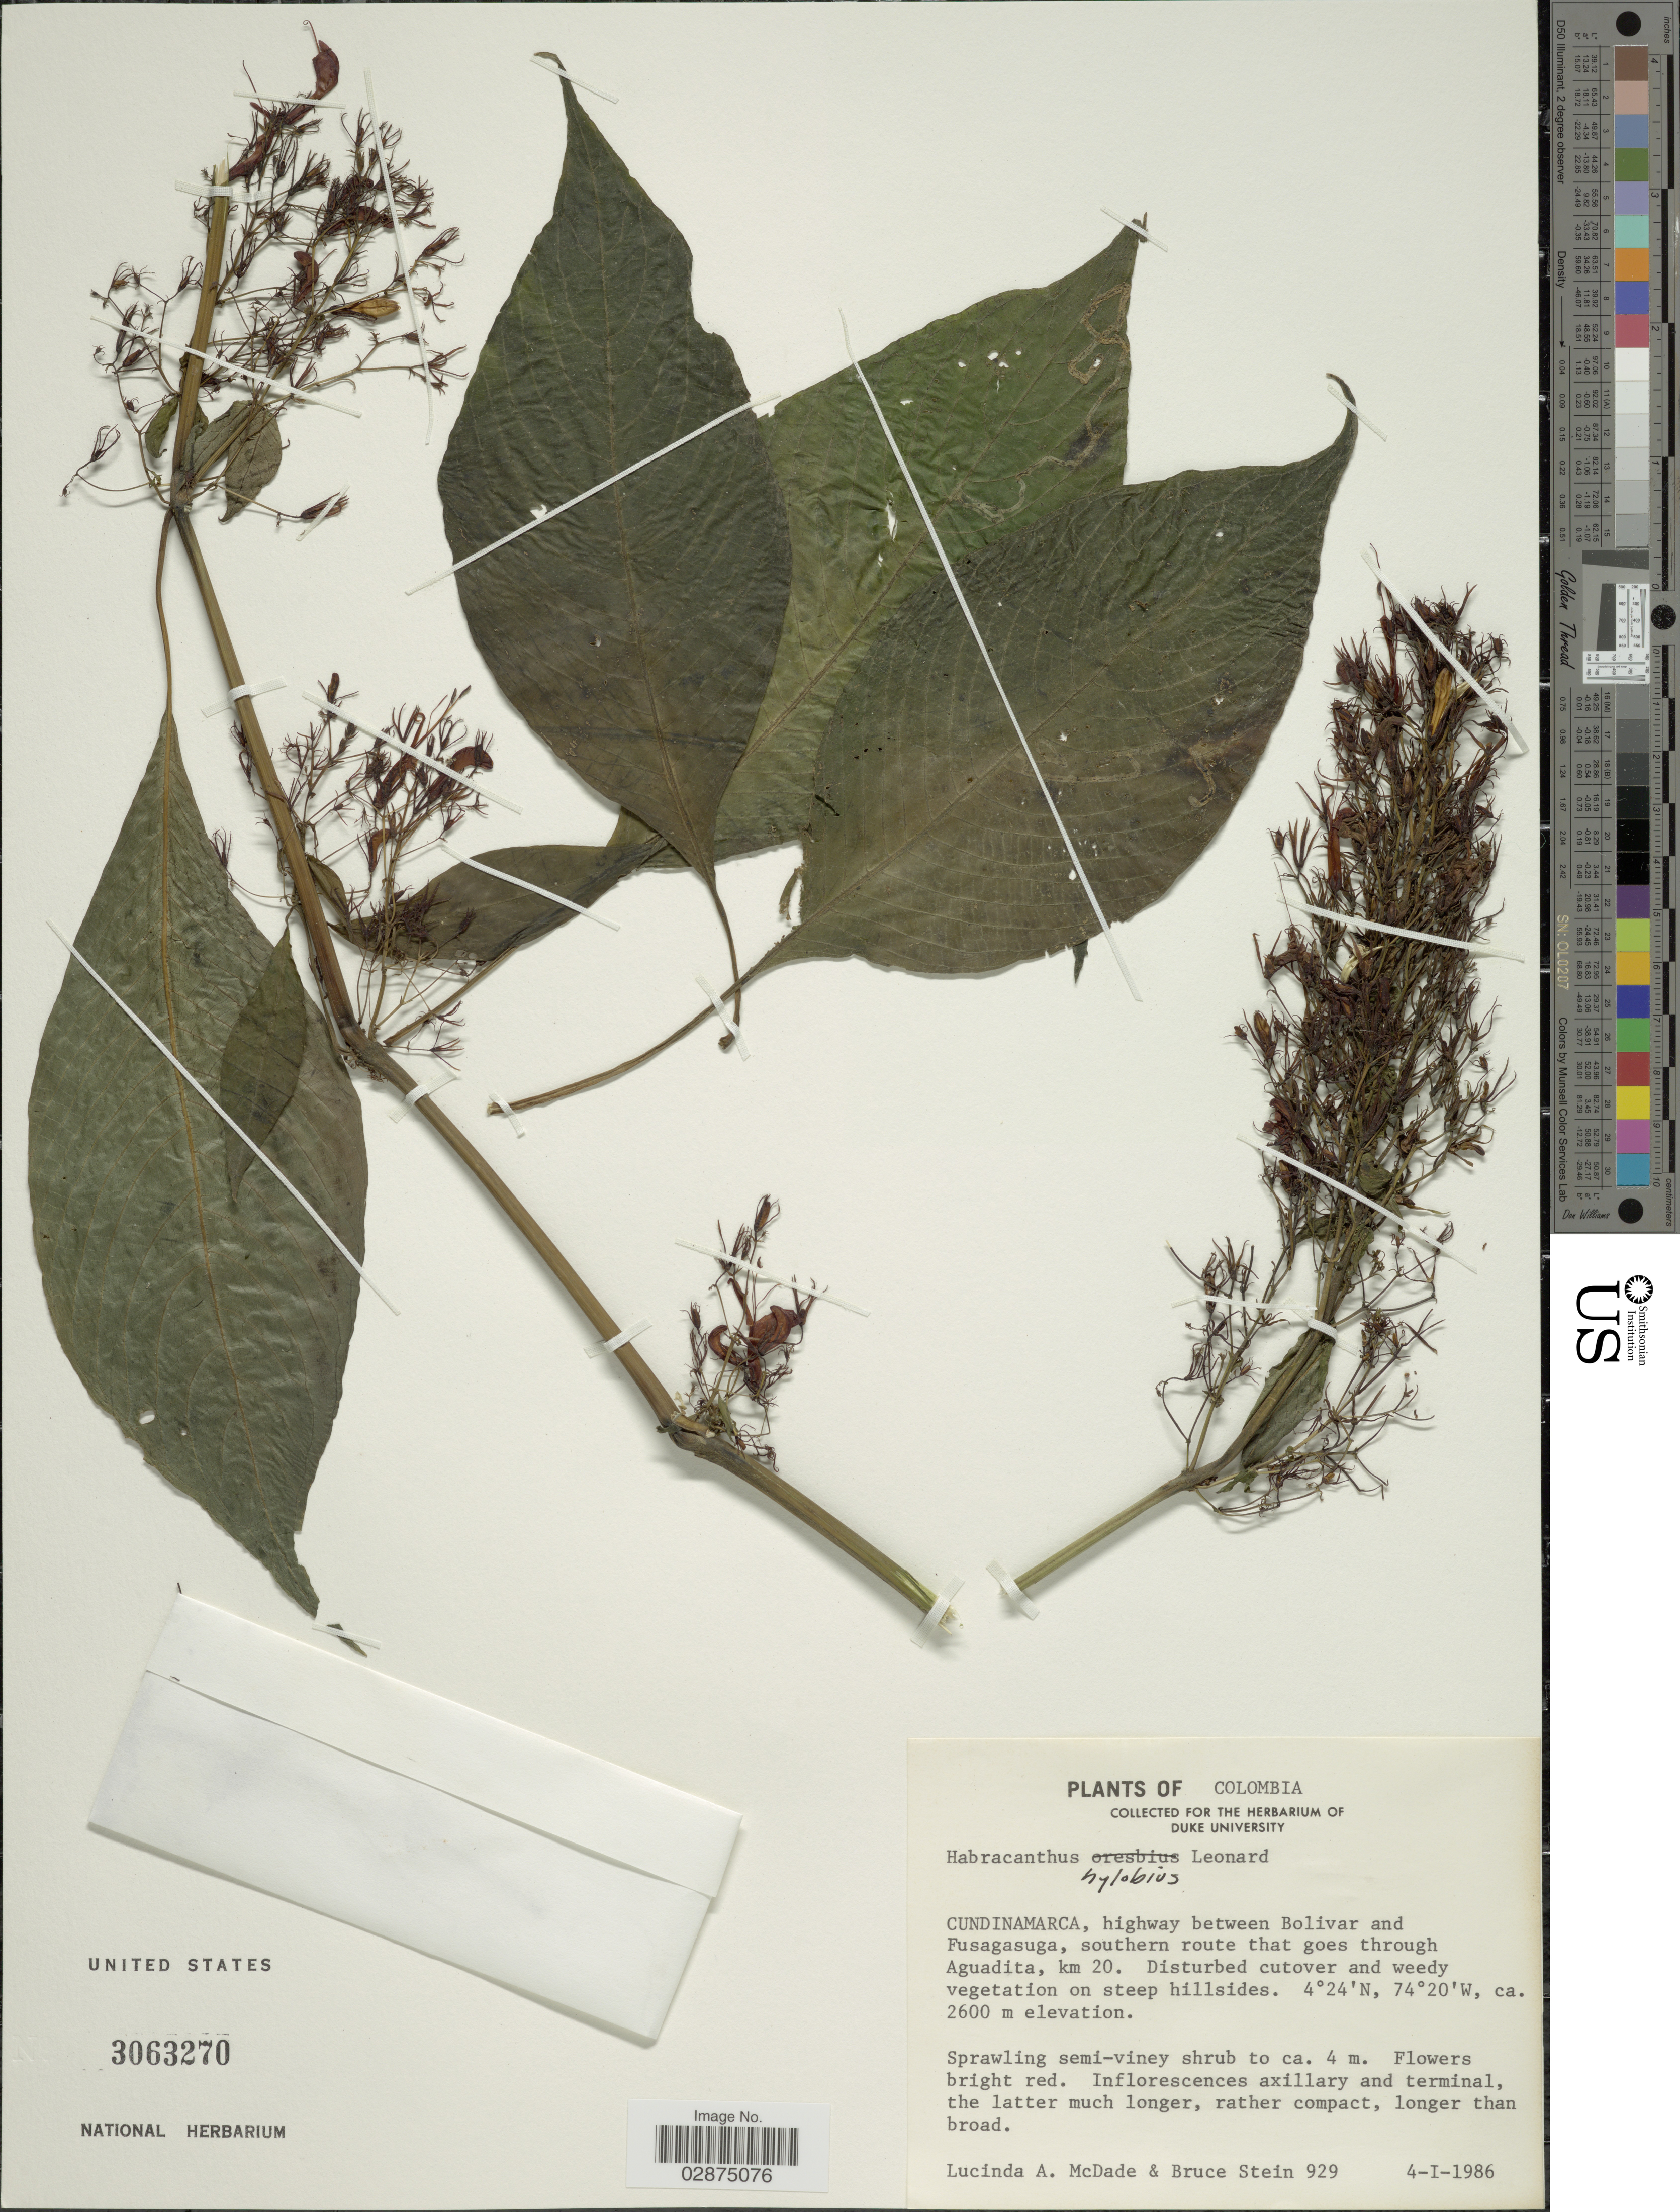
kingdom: Plantae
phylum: Tracheophyta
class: Magnoliopsida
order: Lamiales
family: Acanthaceae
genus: Habracanthus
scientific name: Habracanthus sanguineus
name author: Nees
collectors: L. McDade & B. A. Stein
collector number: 929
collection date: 1986-01-04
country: Colombia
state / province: Cundinamarca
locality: Highway between Bolivar and Fusagasuga, southern route that goes through Aguadita, km 20.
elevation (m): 2600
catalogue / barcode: US 3063270